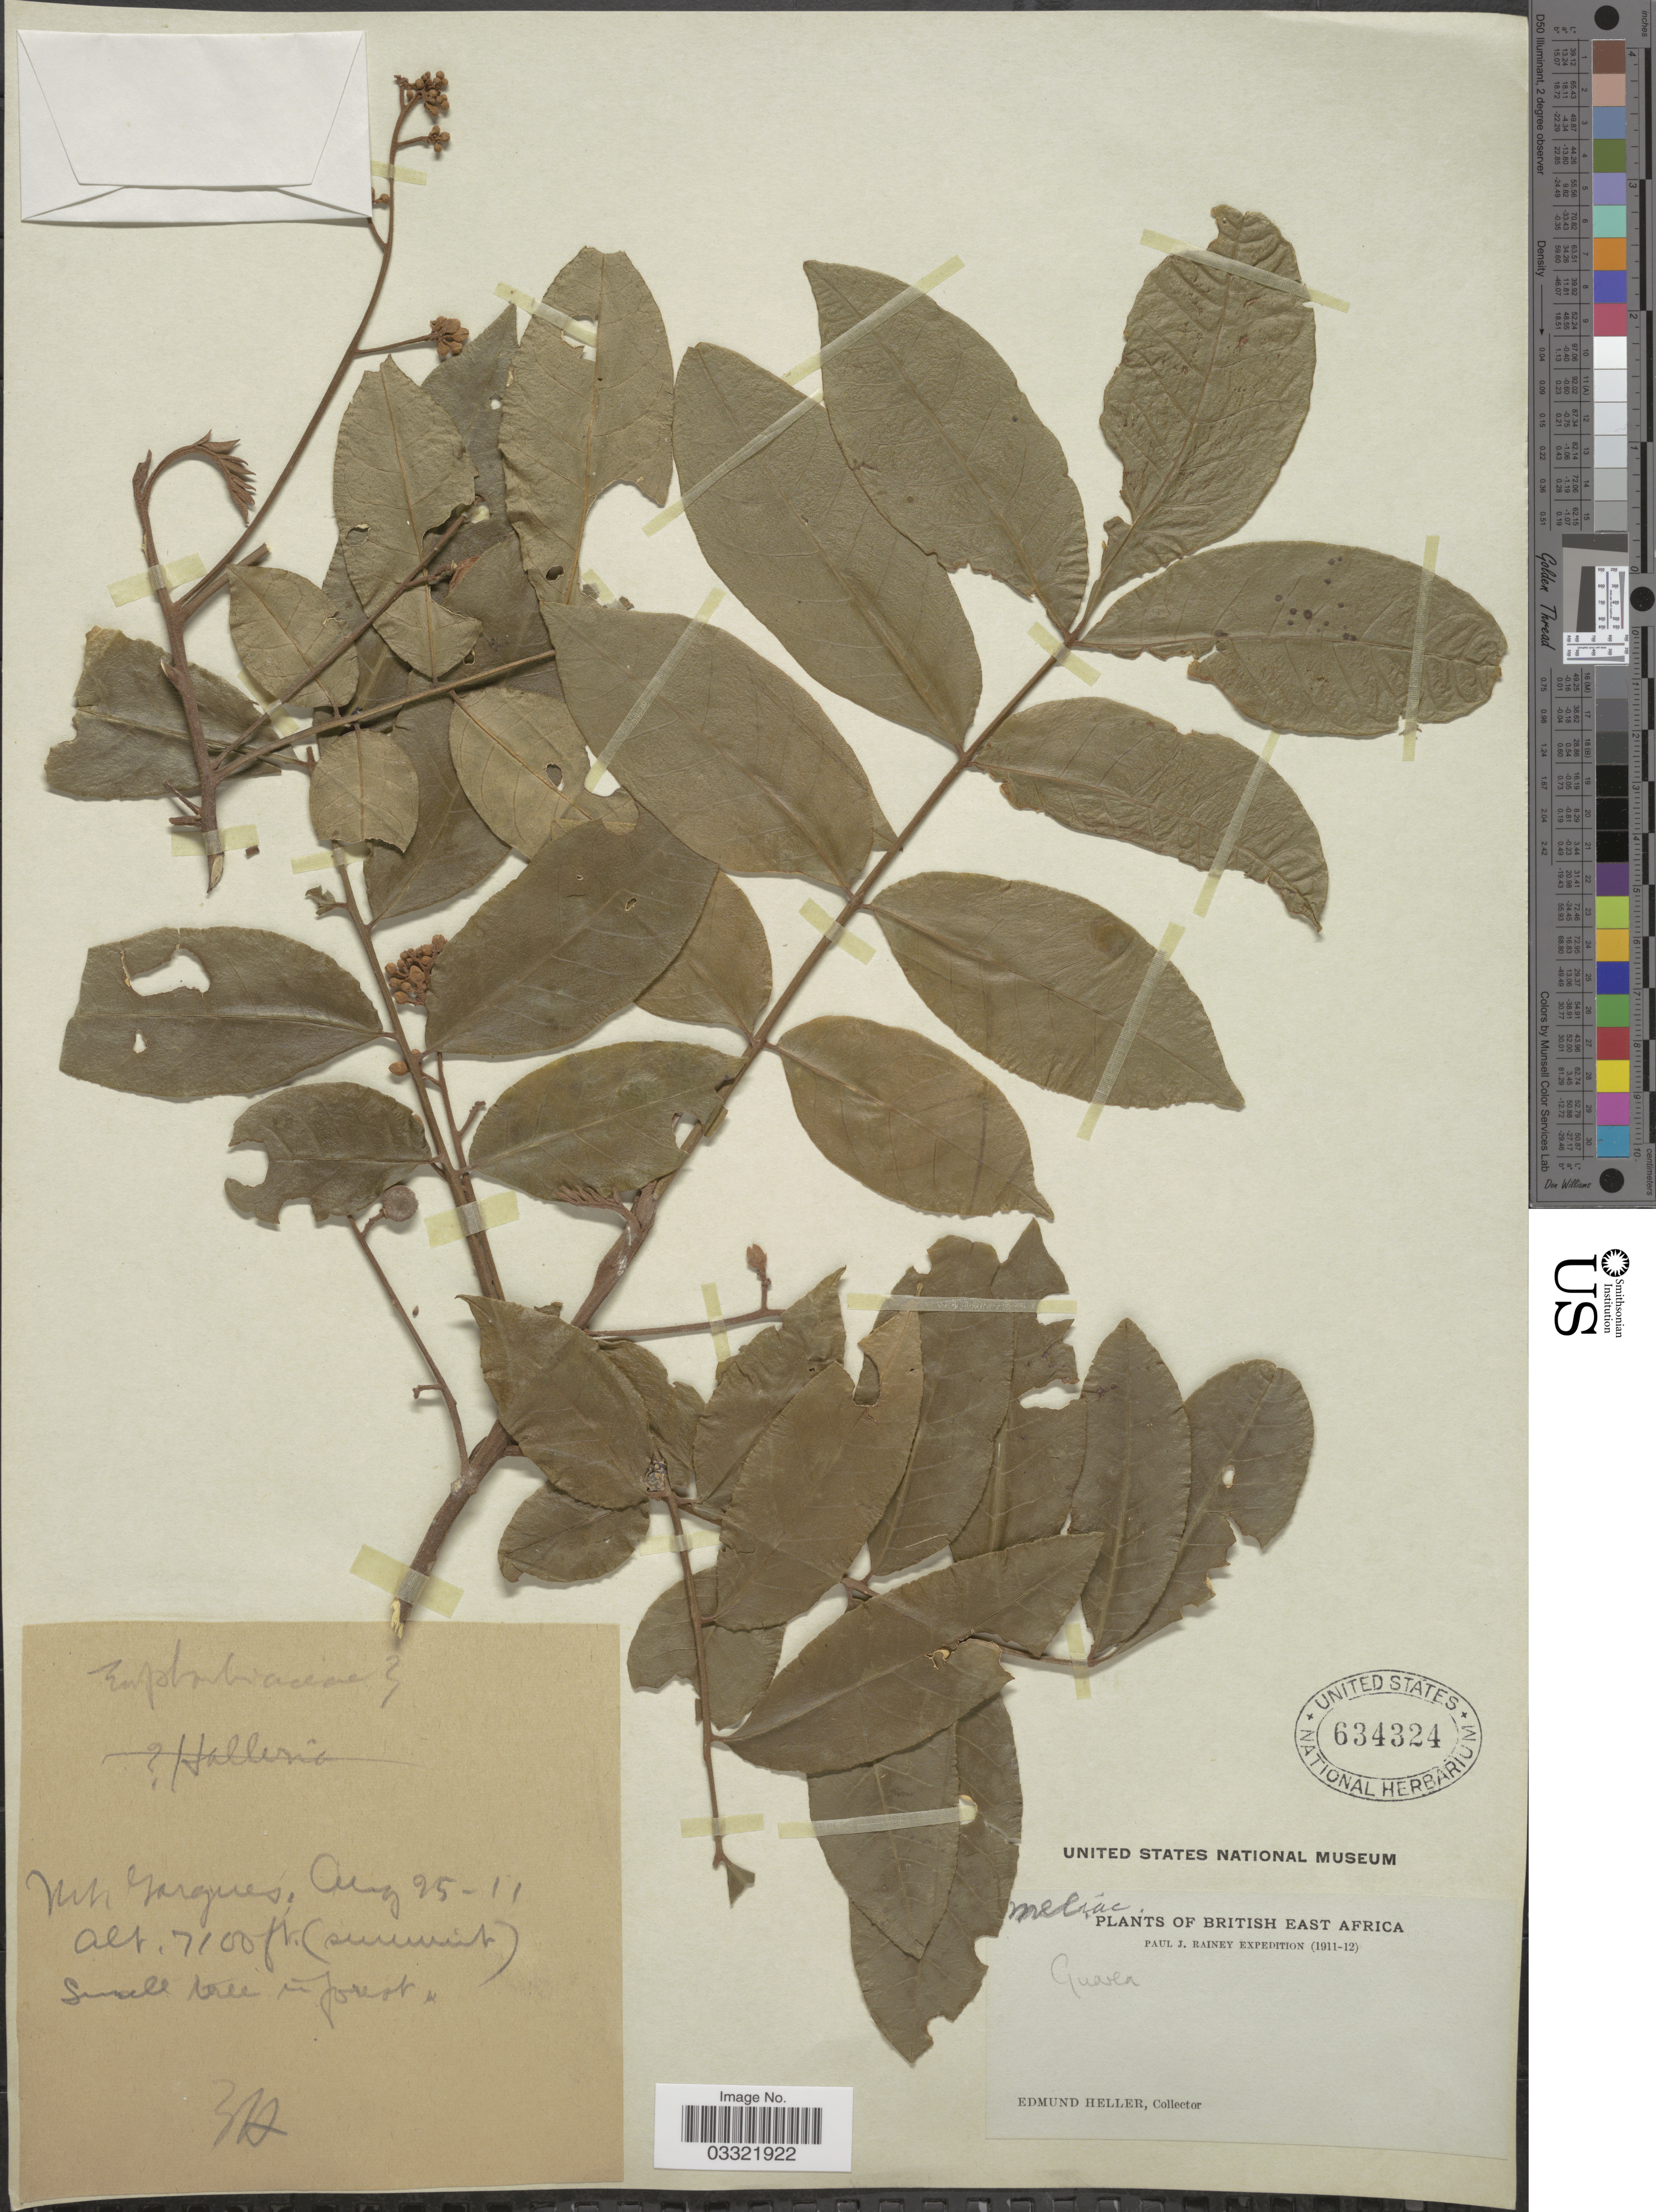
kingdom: Plantae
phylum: Tracheophyta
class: Magnoliopsida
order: Sapindales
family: Meliaceae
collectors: E. Heller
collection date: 1911-08-25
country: Kenya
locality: British East Africa, [illegible text] Garguez.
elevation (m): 2164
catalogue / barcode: US 634324